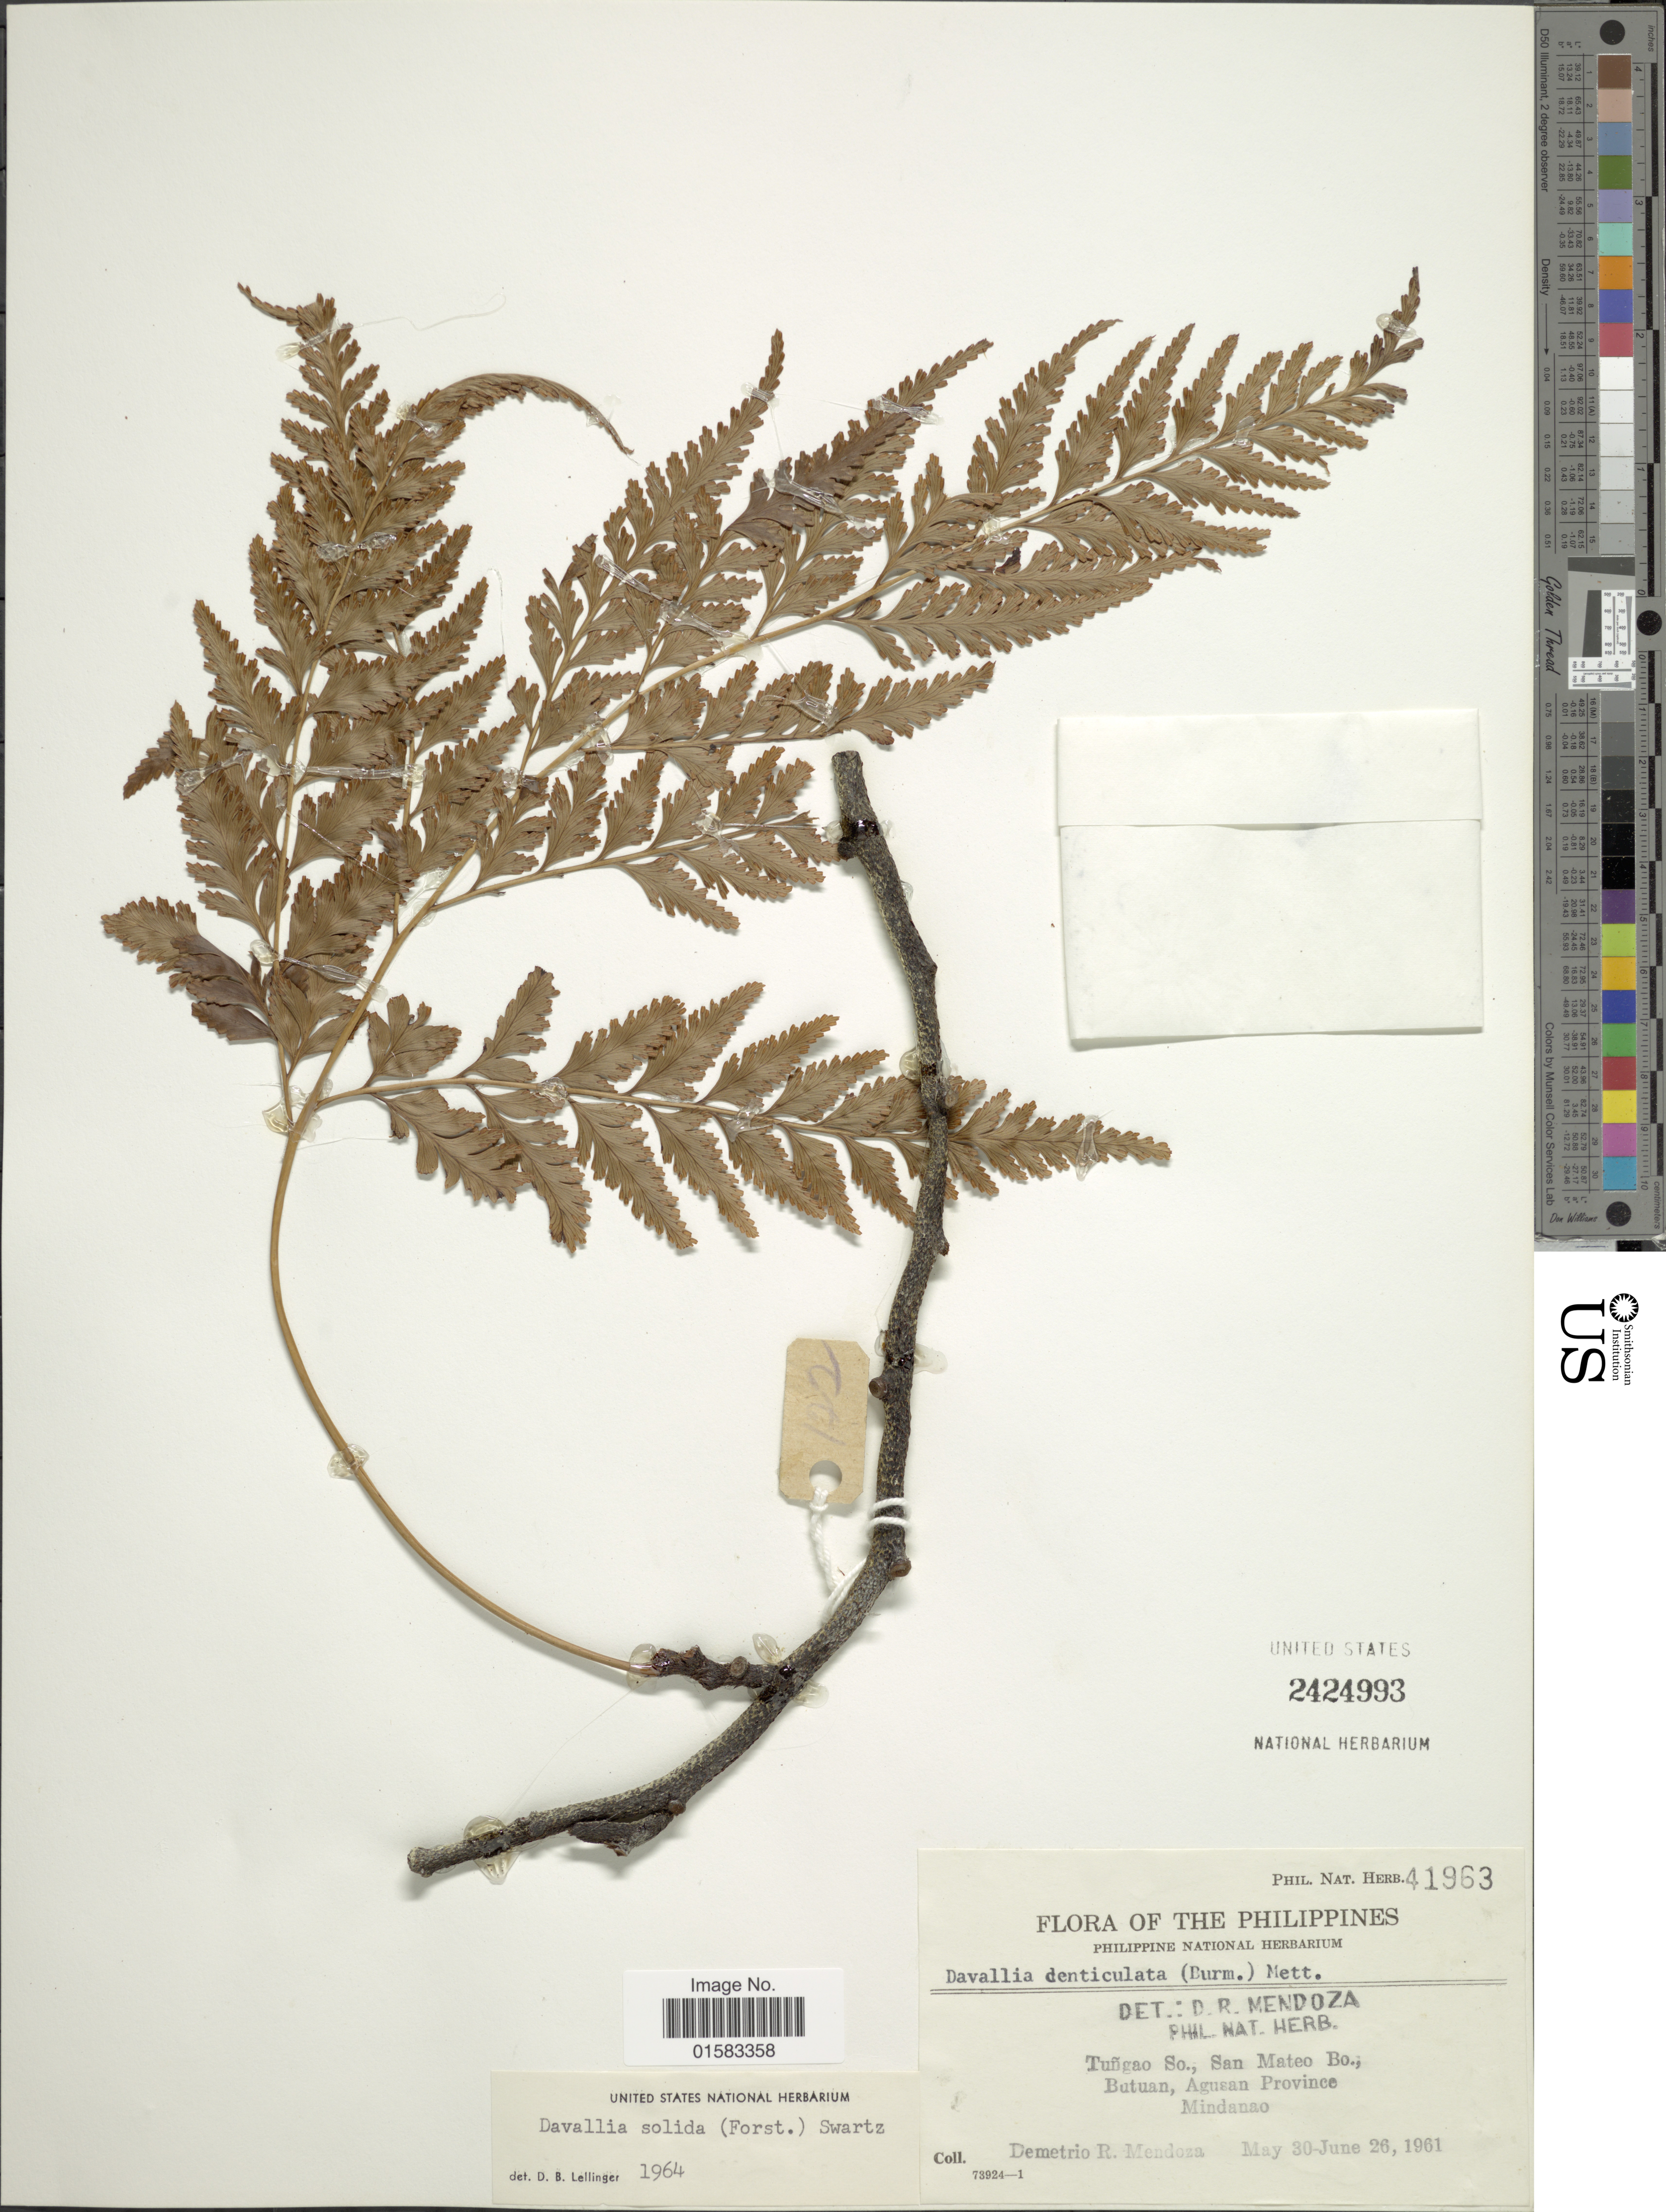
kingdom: Plantae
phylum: Tracheophyta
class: Polypodiopsida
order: Polypodiales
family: Davalliaceae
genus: Davallia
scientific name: Davallia solida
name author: (G. Forst.) Sw.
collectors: D. Mendoza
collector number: Phil. Nat. Herb. 41963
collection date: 1961-05-30/1961-06-26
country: Philippines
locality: Tuñgao So., San Mateo Bo., Butuan, Agusan Province, Mindanao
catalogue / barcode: US 2424993